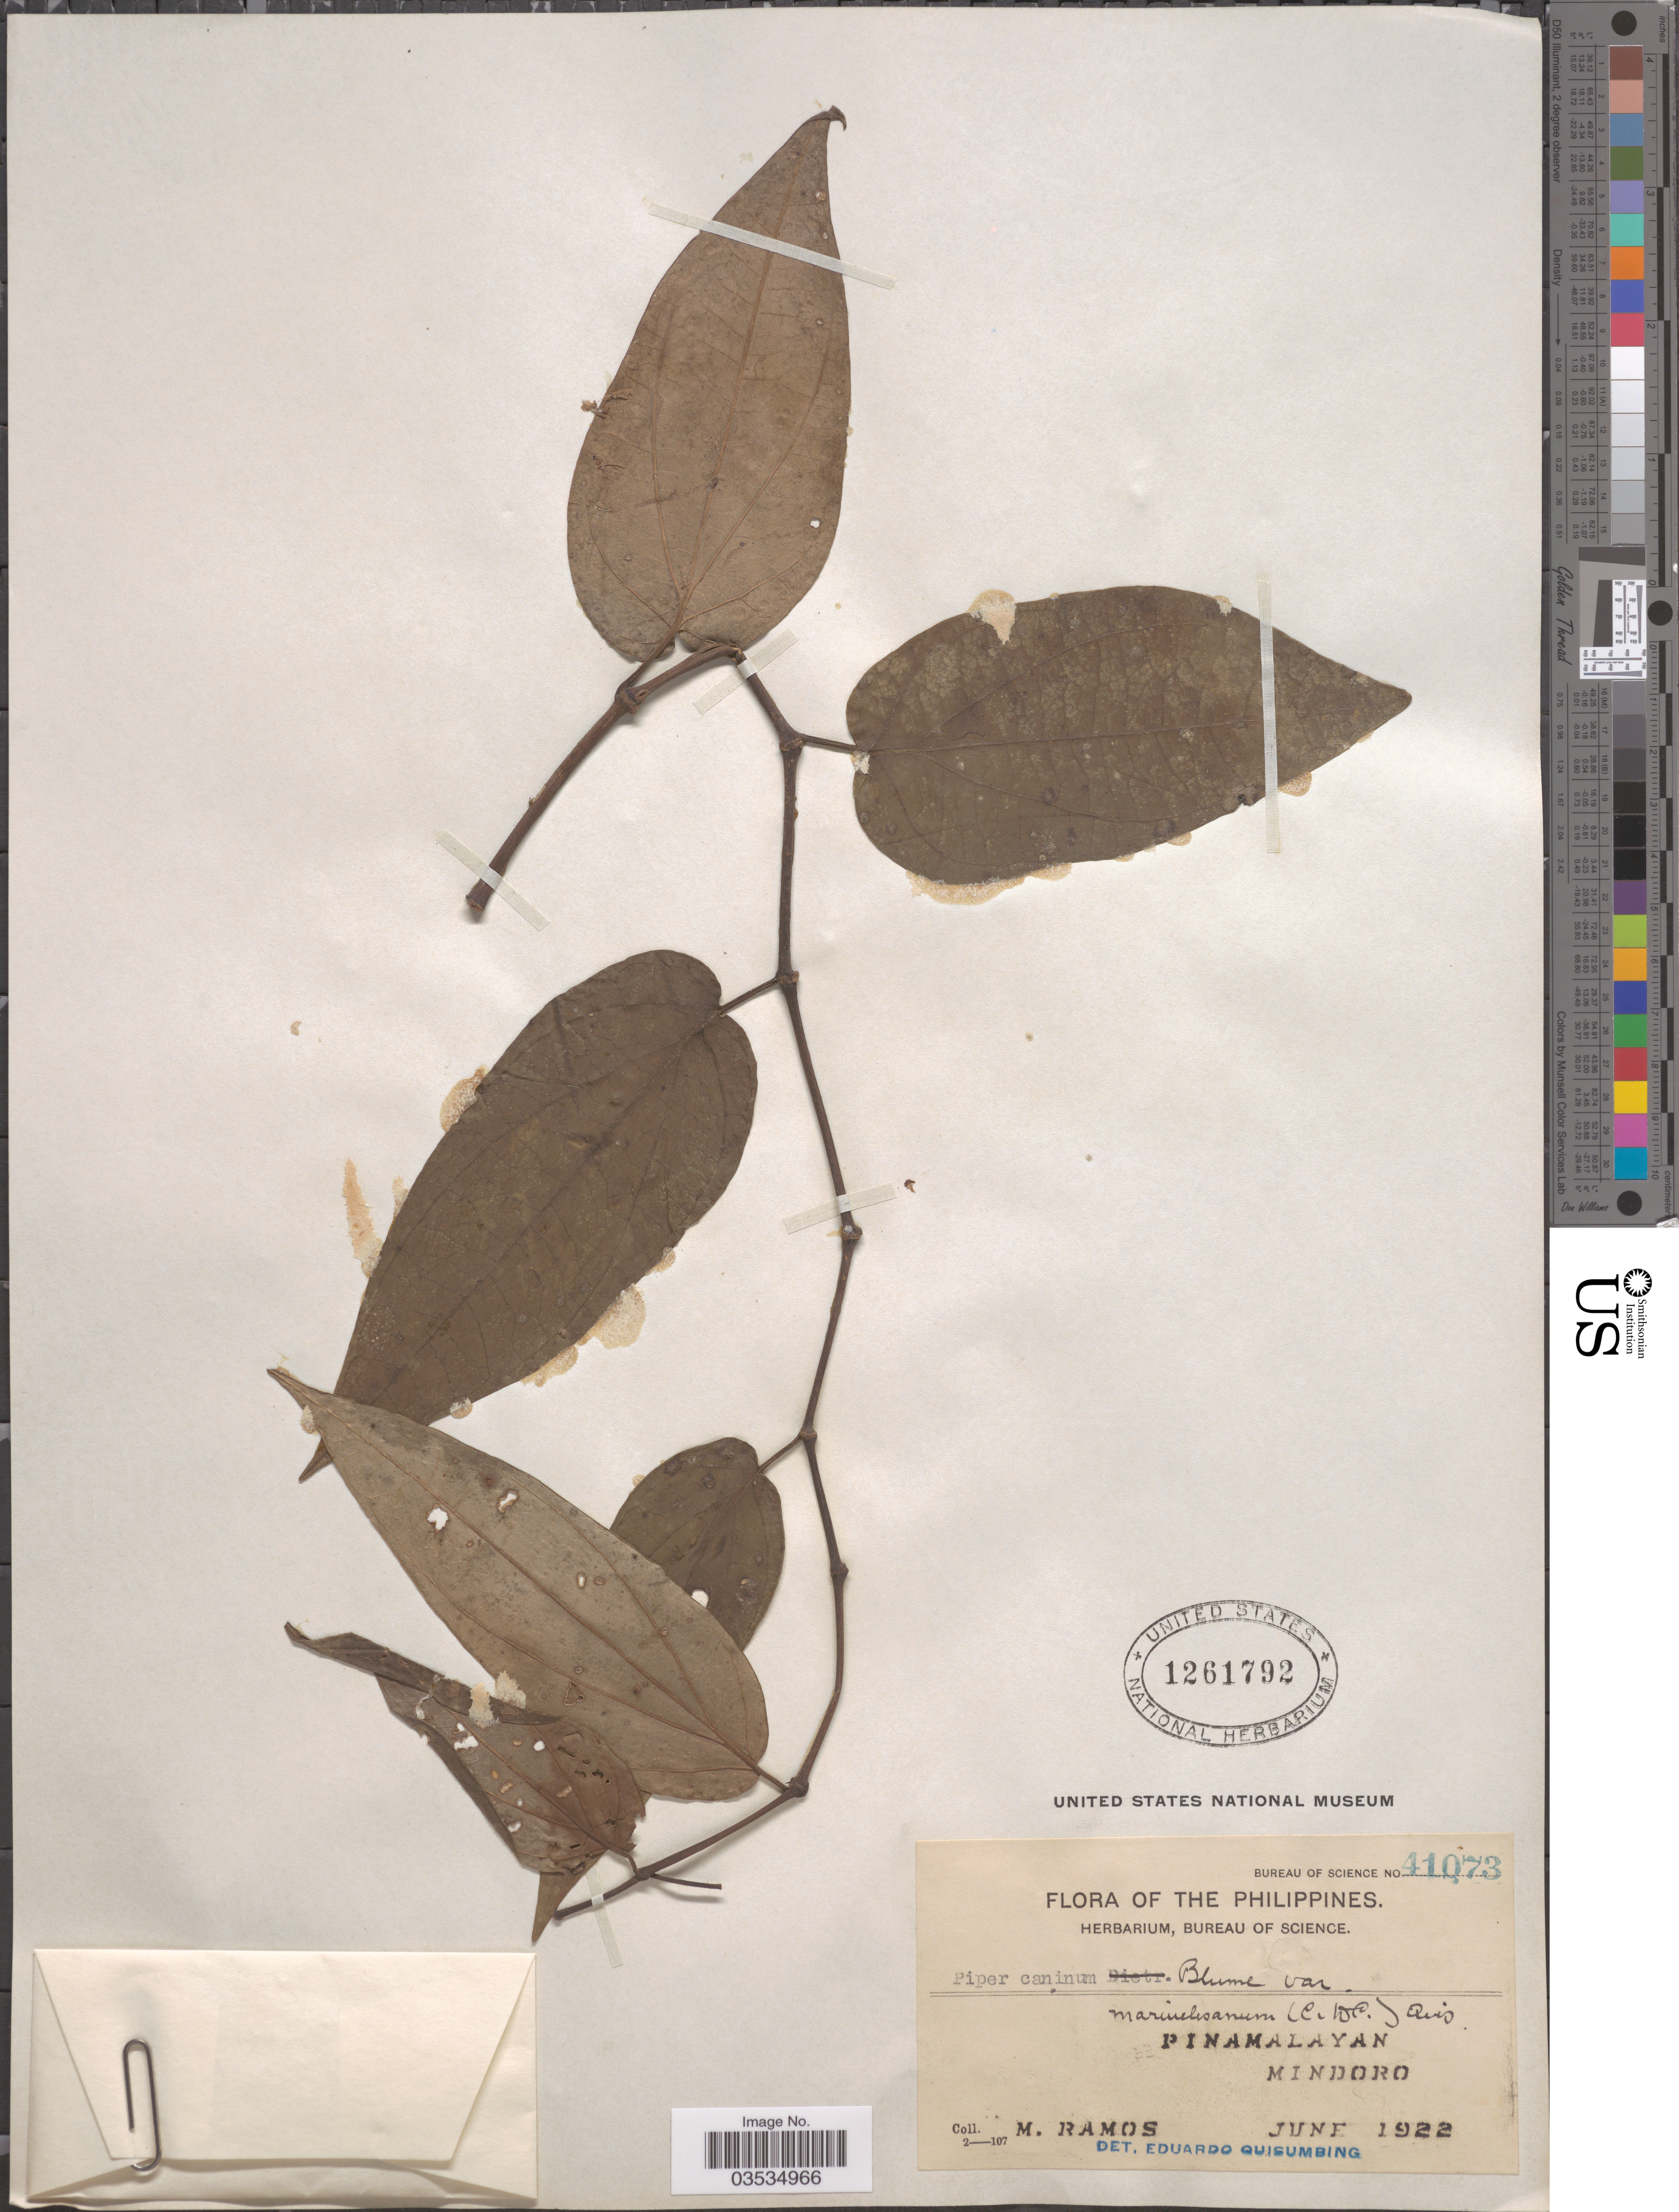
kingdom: Plantae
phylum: Tracheophyta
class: Magnoliopsida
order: Piperales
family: Piperaceae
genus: Piper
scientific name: Piper viminale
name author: Opiz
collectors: M. Ramos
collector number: Bureau of Science 41073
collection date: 1922-06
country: Philippines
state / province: Mimaropa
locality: Pinamalayan. Mindoro.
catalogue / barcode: US 1261792